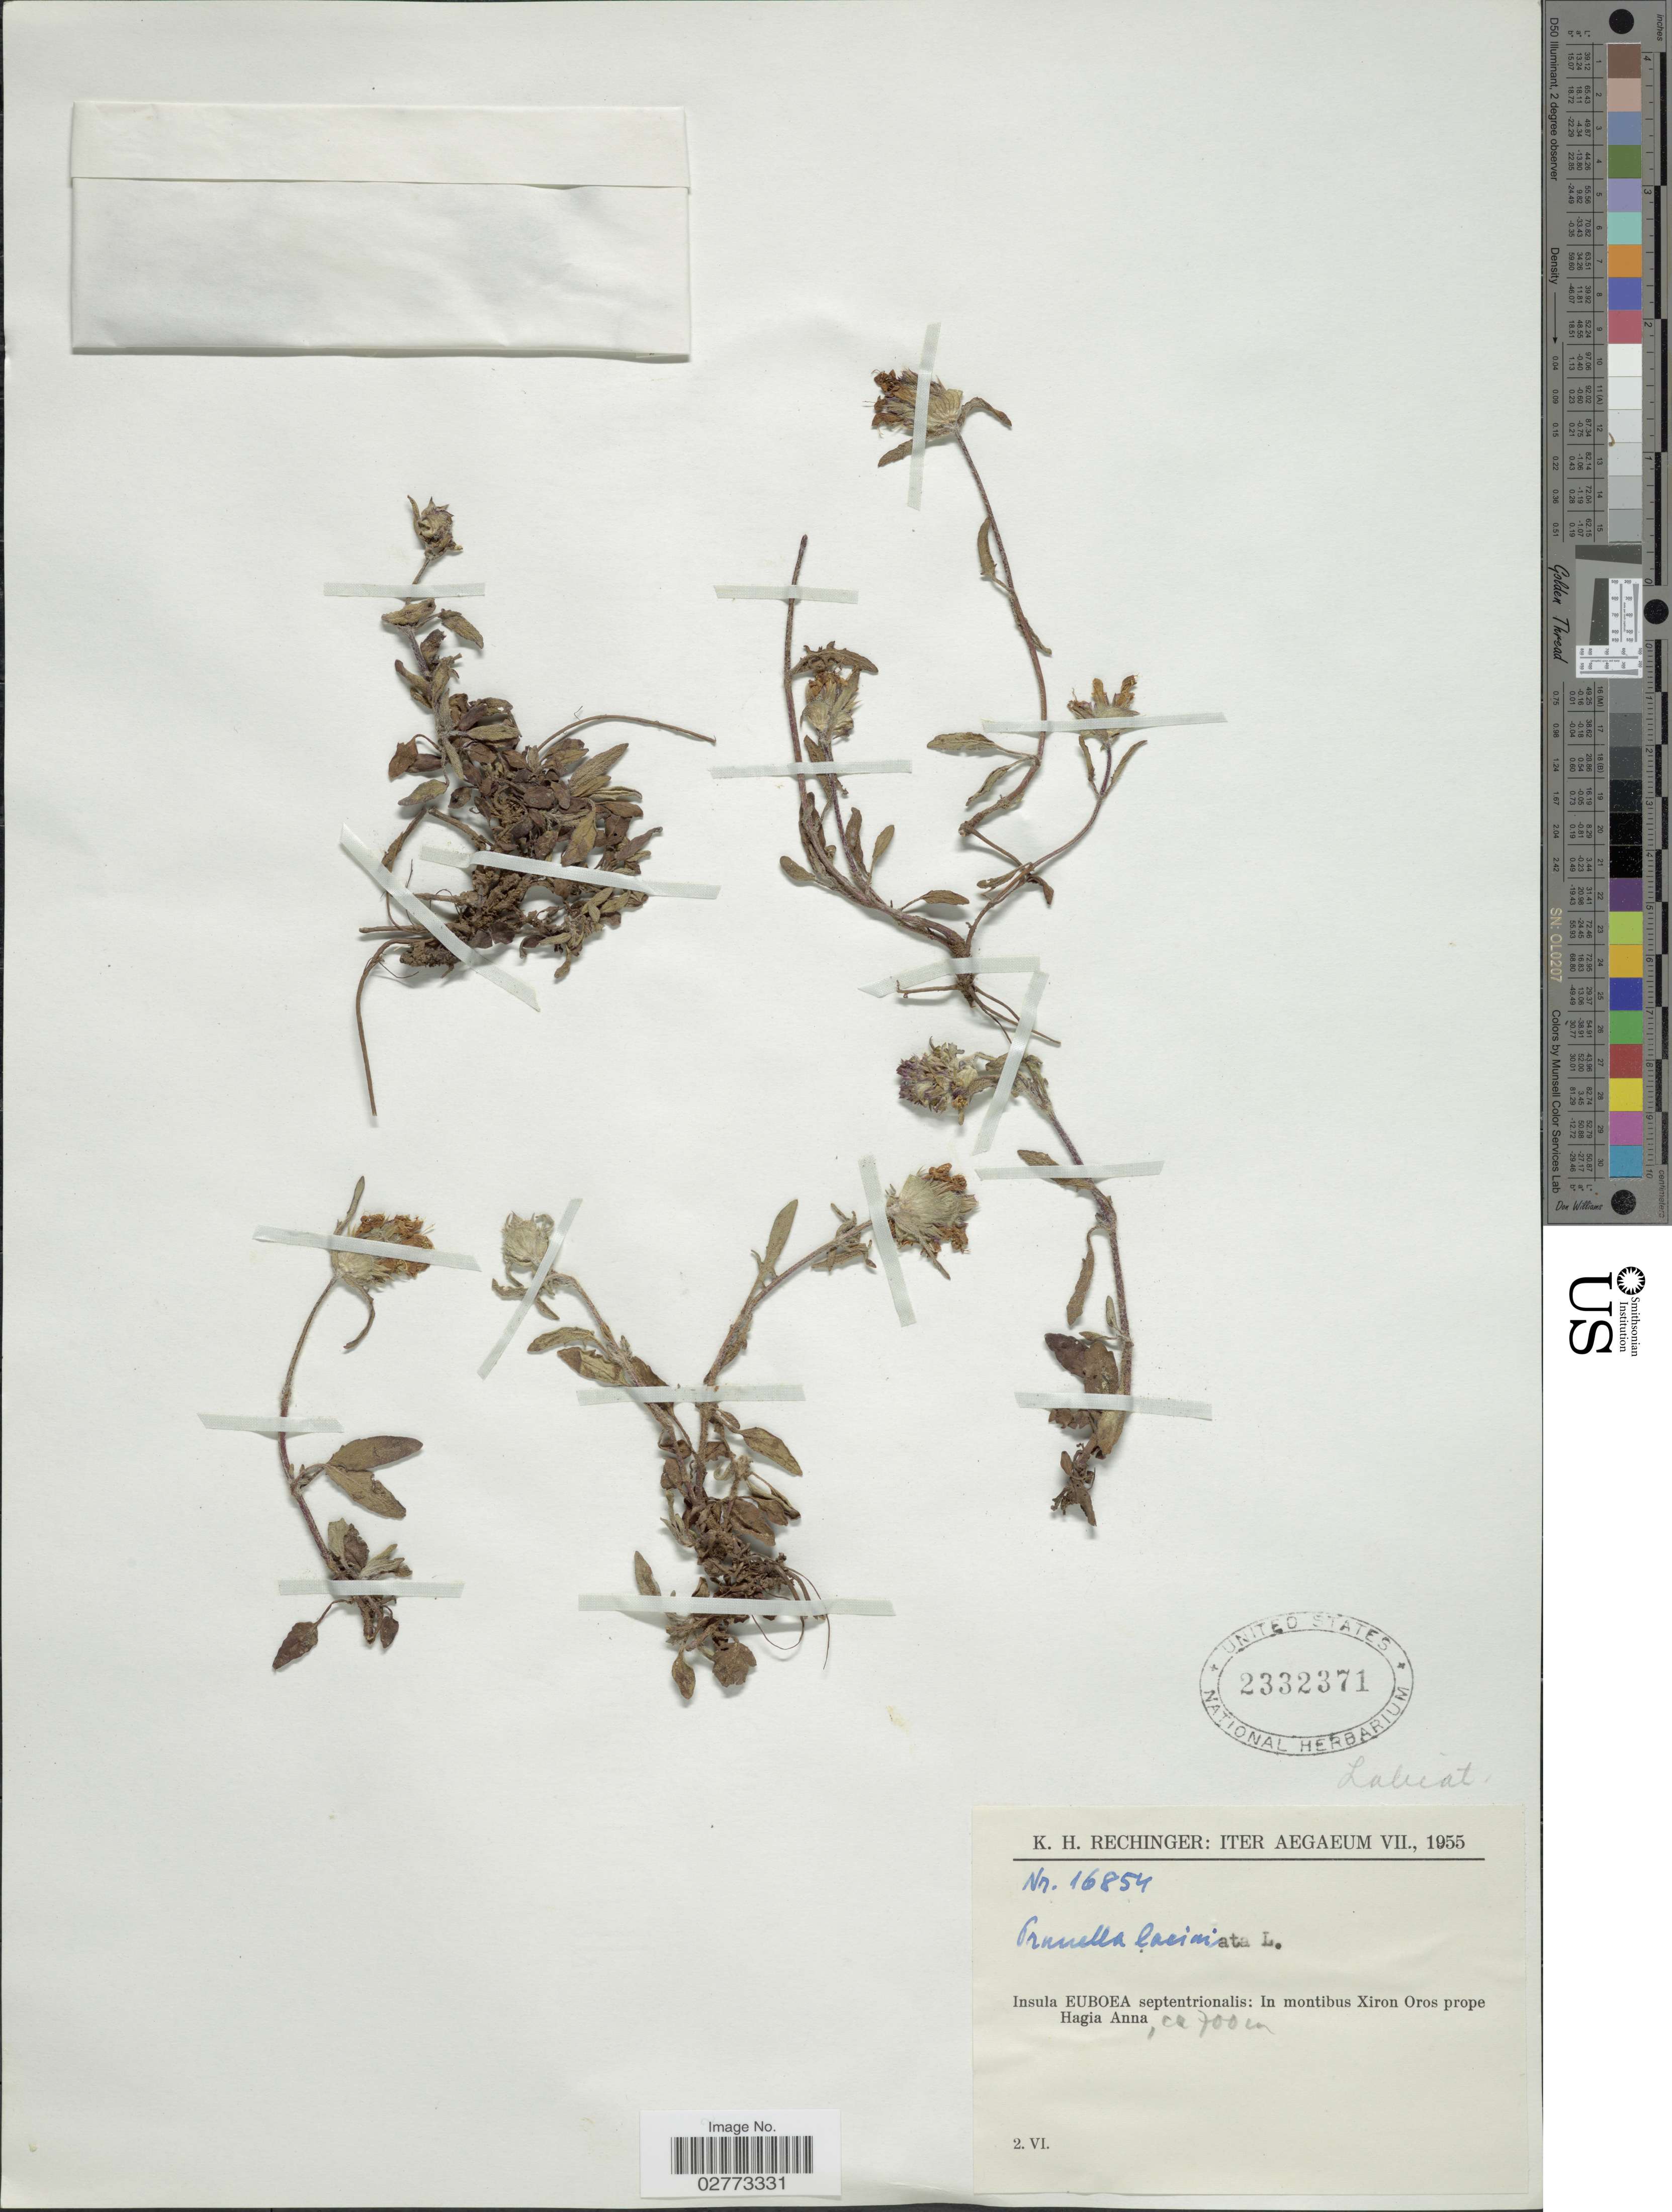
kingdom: Plantae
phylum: Tracheophyta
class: Magnoliopsida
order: Lamiales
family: Lamiaceae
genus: Prunella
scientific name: Prunella laciniata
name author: (L.) L.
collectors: K. H. Rechinger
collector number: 16854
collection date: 1955-06-02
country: Greece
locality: Iter Aegaeum. Insula Euboea septentrionalis: In montibus Xiron Oros prope Hagia Anna.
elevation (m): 700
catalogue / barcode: US 2332371